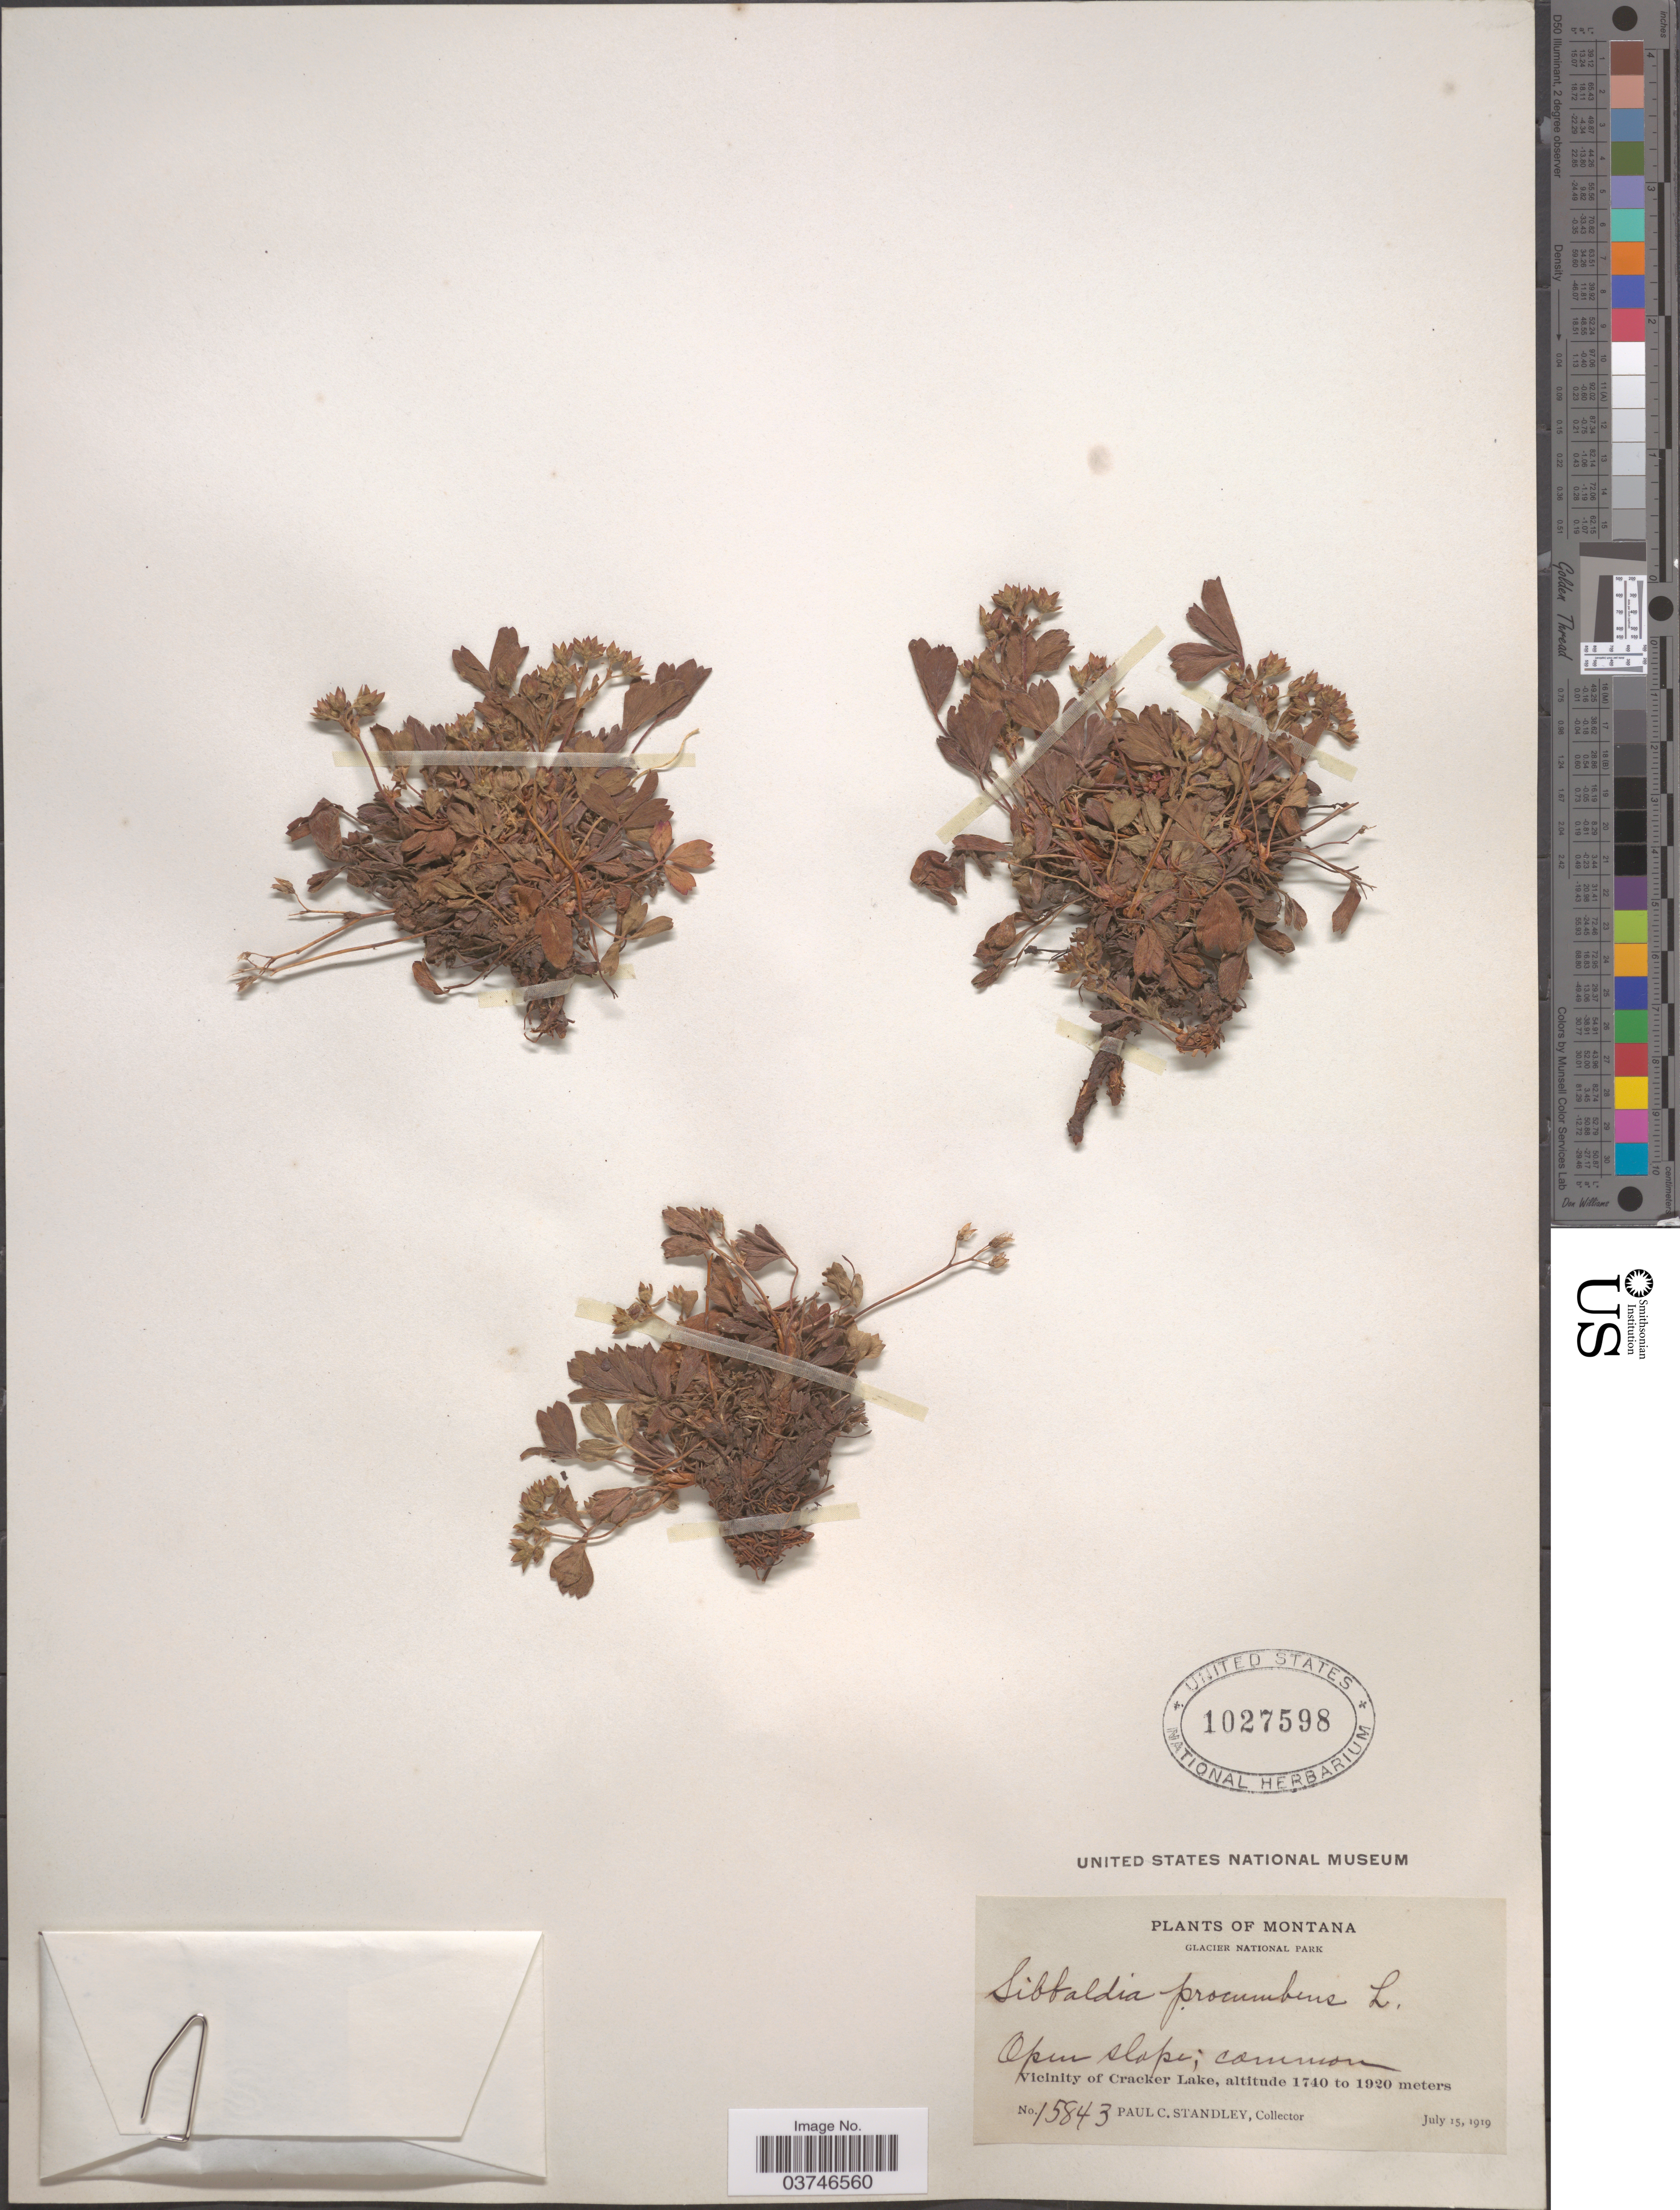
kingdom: Plantae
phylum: Tracheophyta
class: Magnoliopsida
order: Rosales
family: Rosaceae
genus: Sibbaldia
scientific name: Sibbaldia procumbens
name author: L.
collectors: P. C. Standley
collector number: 15843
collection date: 1919-07-15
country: United States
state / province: Montana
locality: Glacier National Park. Vicinity of Cracker Lake.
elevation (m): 1740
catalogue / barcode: US 1027598